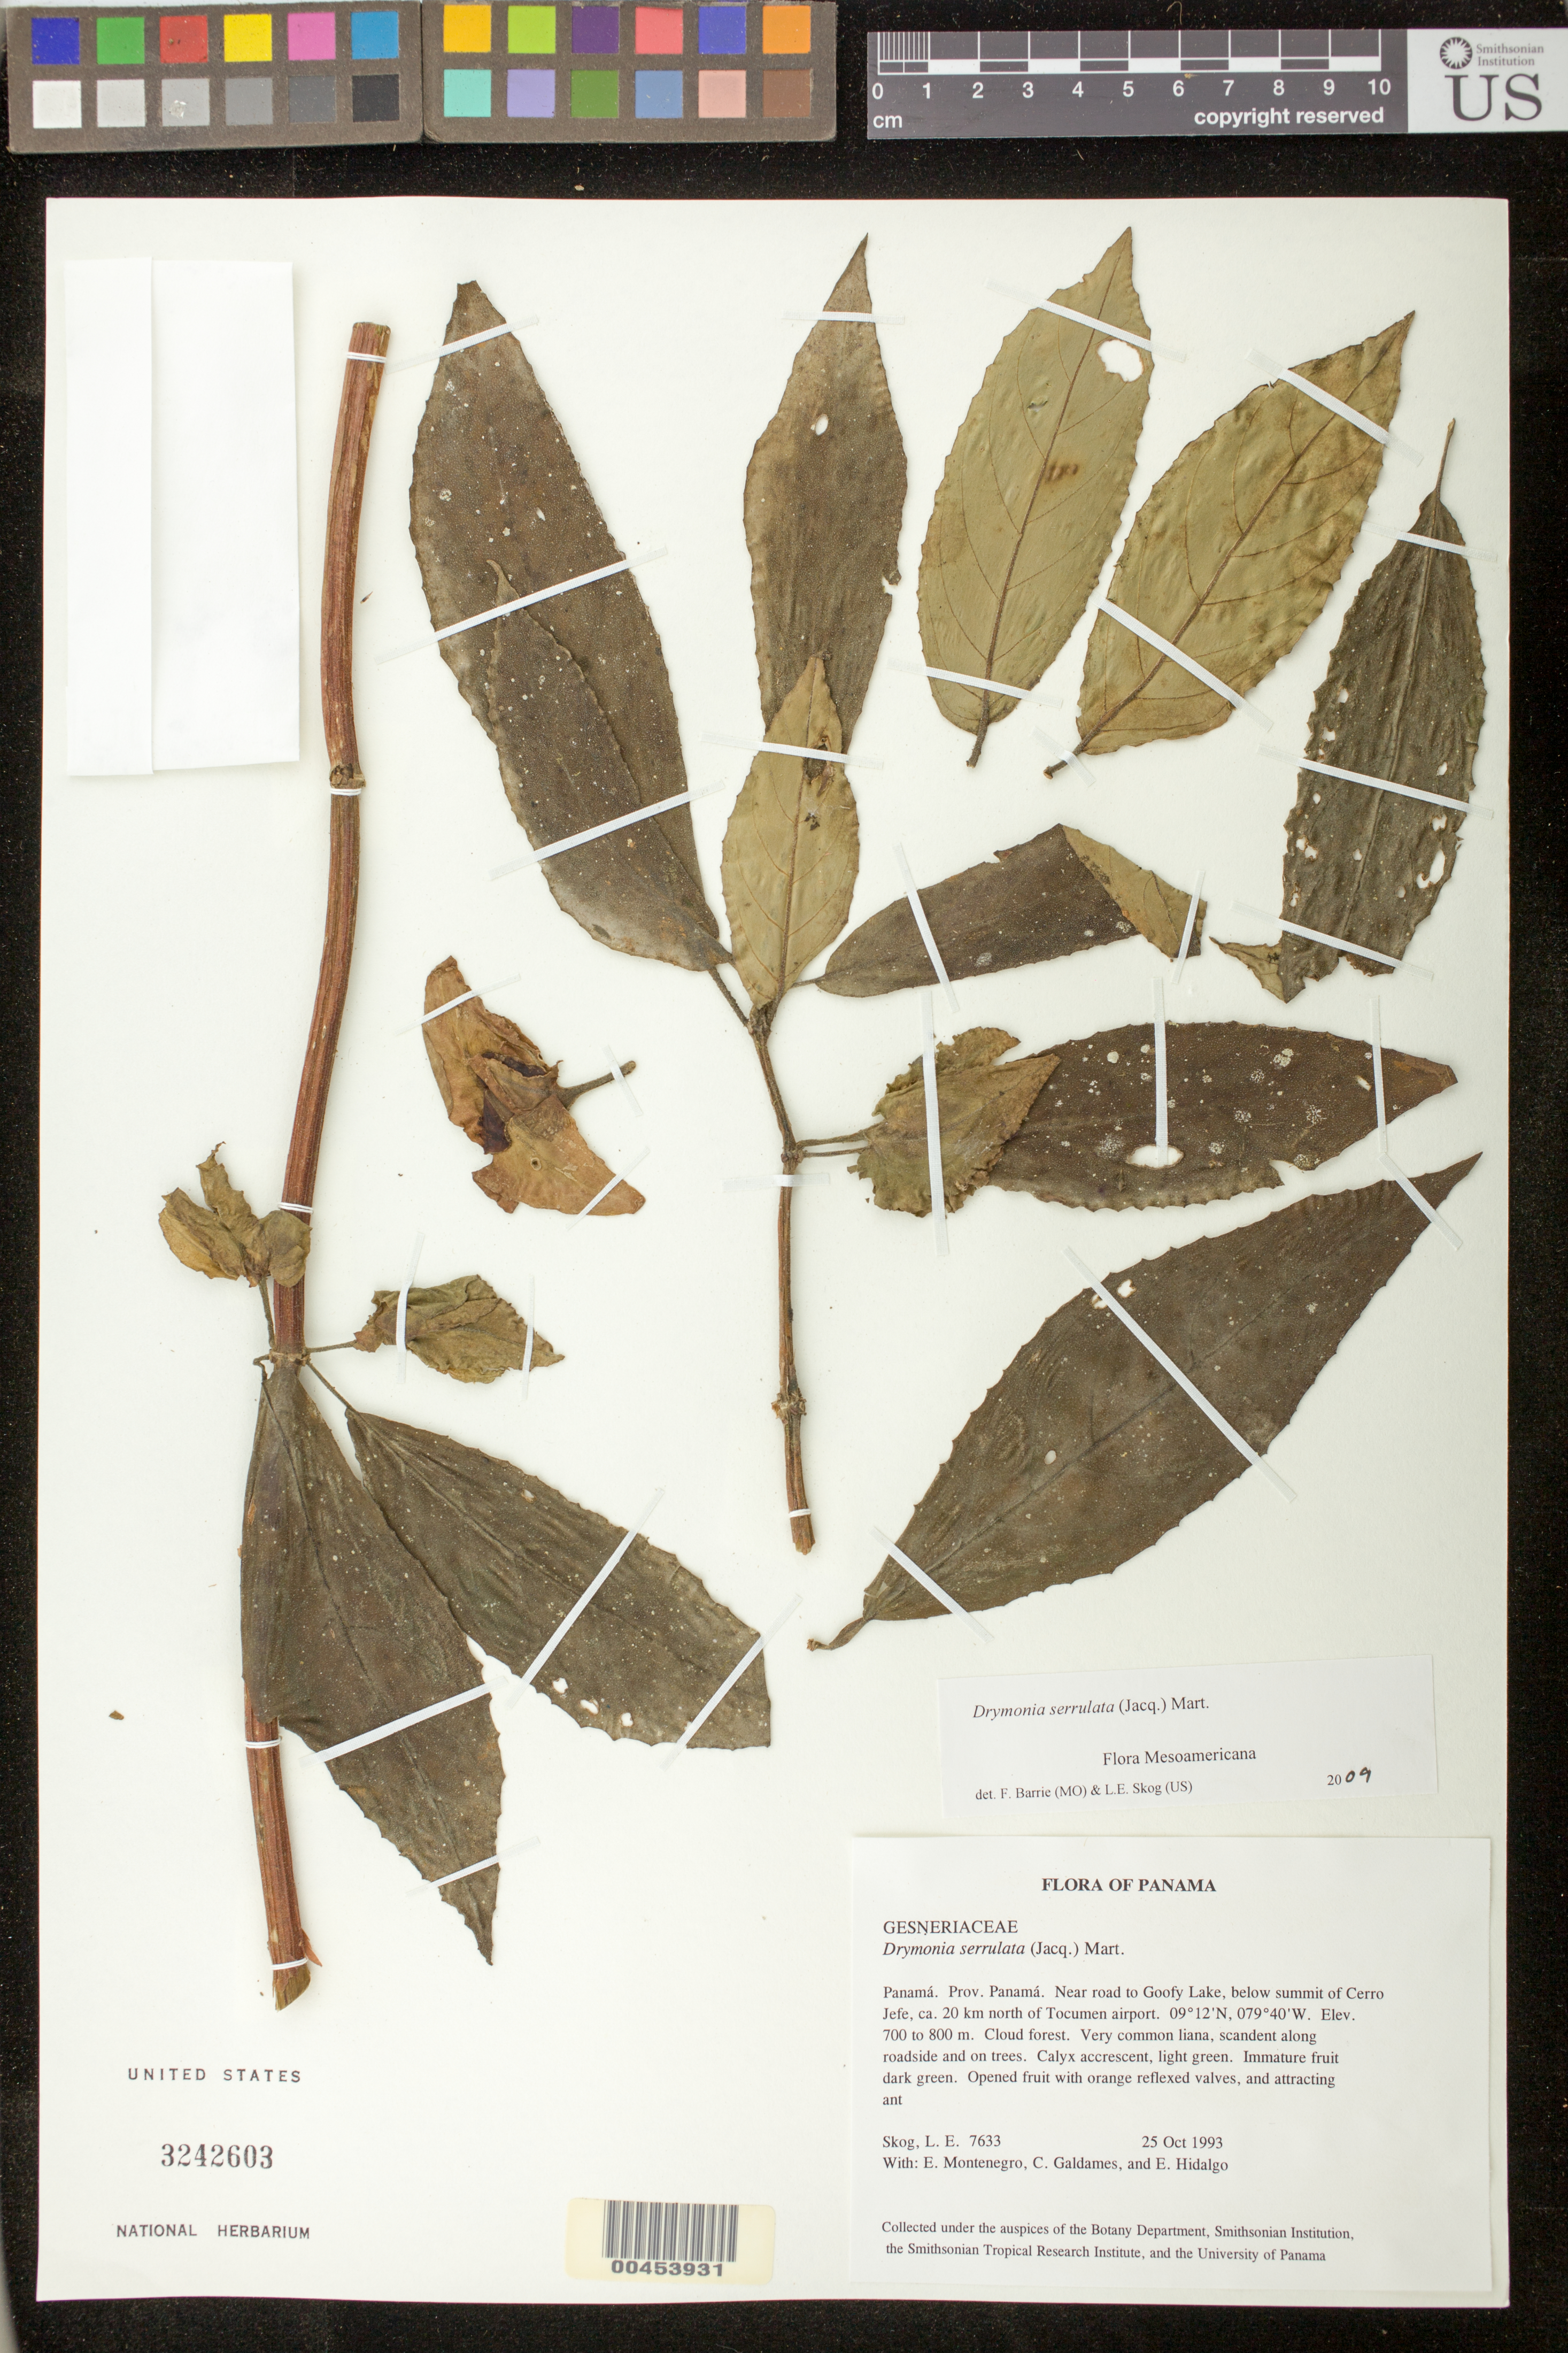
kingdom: Plantae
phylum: Tracheophyta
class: Magnoliopsida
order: Lamiales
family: Gesneriaceae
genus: Drymonia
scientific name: Drymonia serrulata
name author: (Jacq.) Mart.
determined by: Skog, Laurence E.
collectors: L. E. Skog, E. Montenegro, C. Galdames & E. Hildalgo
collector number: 7633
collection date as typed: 25 Oct 1993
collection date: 1993-10-25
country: Panama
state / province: Panamá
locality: Near road to Goofy Lake, below summit of Cerro Jefe, ca. 20 km north of Tocumen airport.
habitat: Cloud forest.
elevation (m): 700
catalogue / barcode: US 3242603